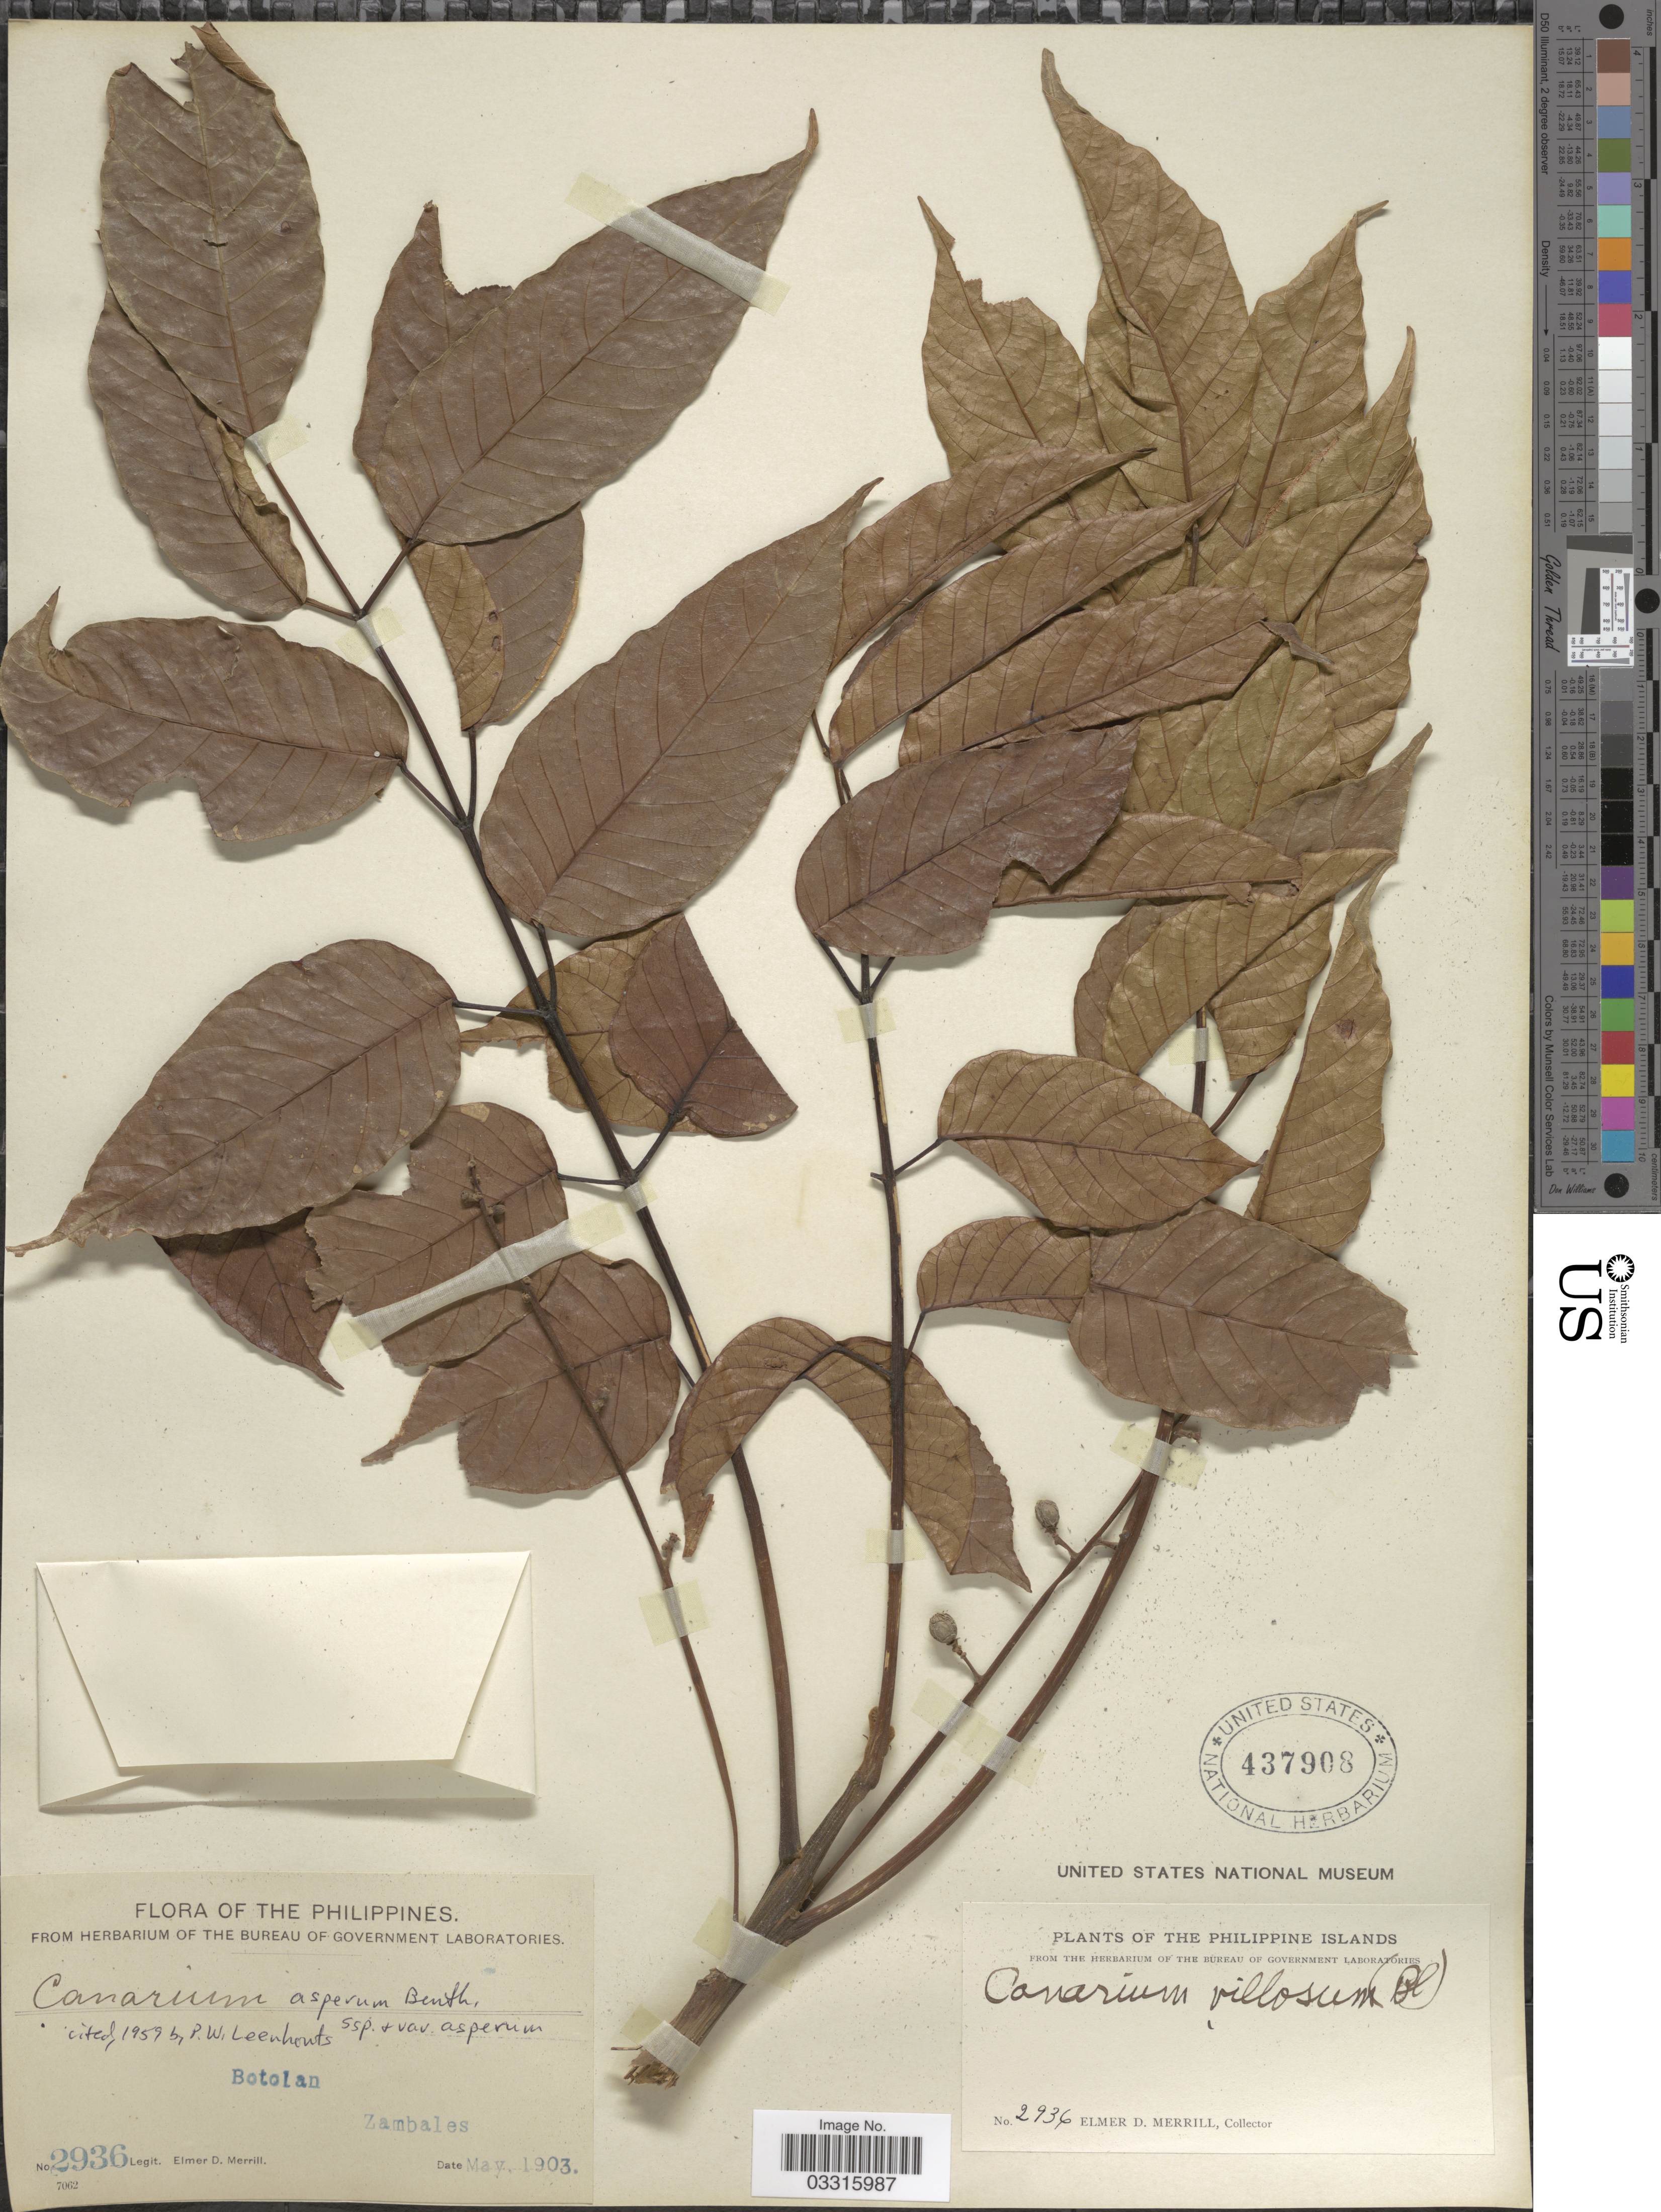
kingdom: Plantae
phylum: Tracheophyta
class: Magnoliopsida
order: Sapindales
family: Burseraceae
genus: Canarium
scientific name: Canarium asperum subsp. asperum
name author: Benth.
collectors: E. D. Merrill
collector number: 2936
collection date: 1903-05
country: Philippines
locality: Botolan, Zambales.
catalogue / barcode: US 437908